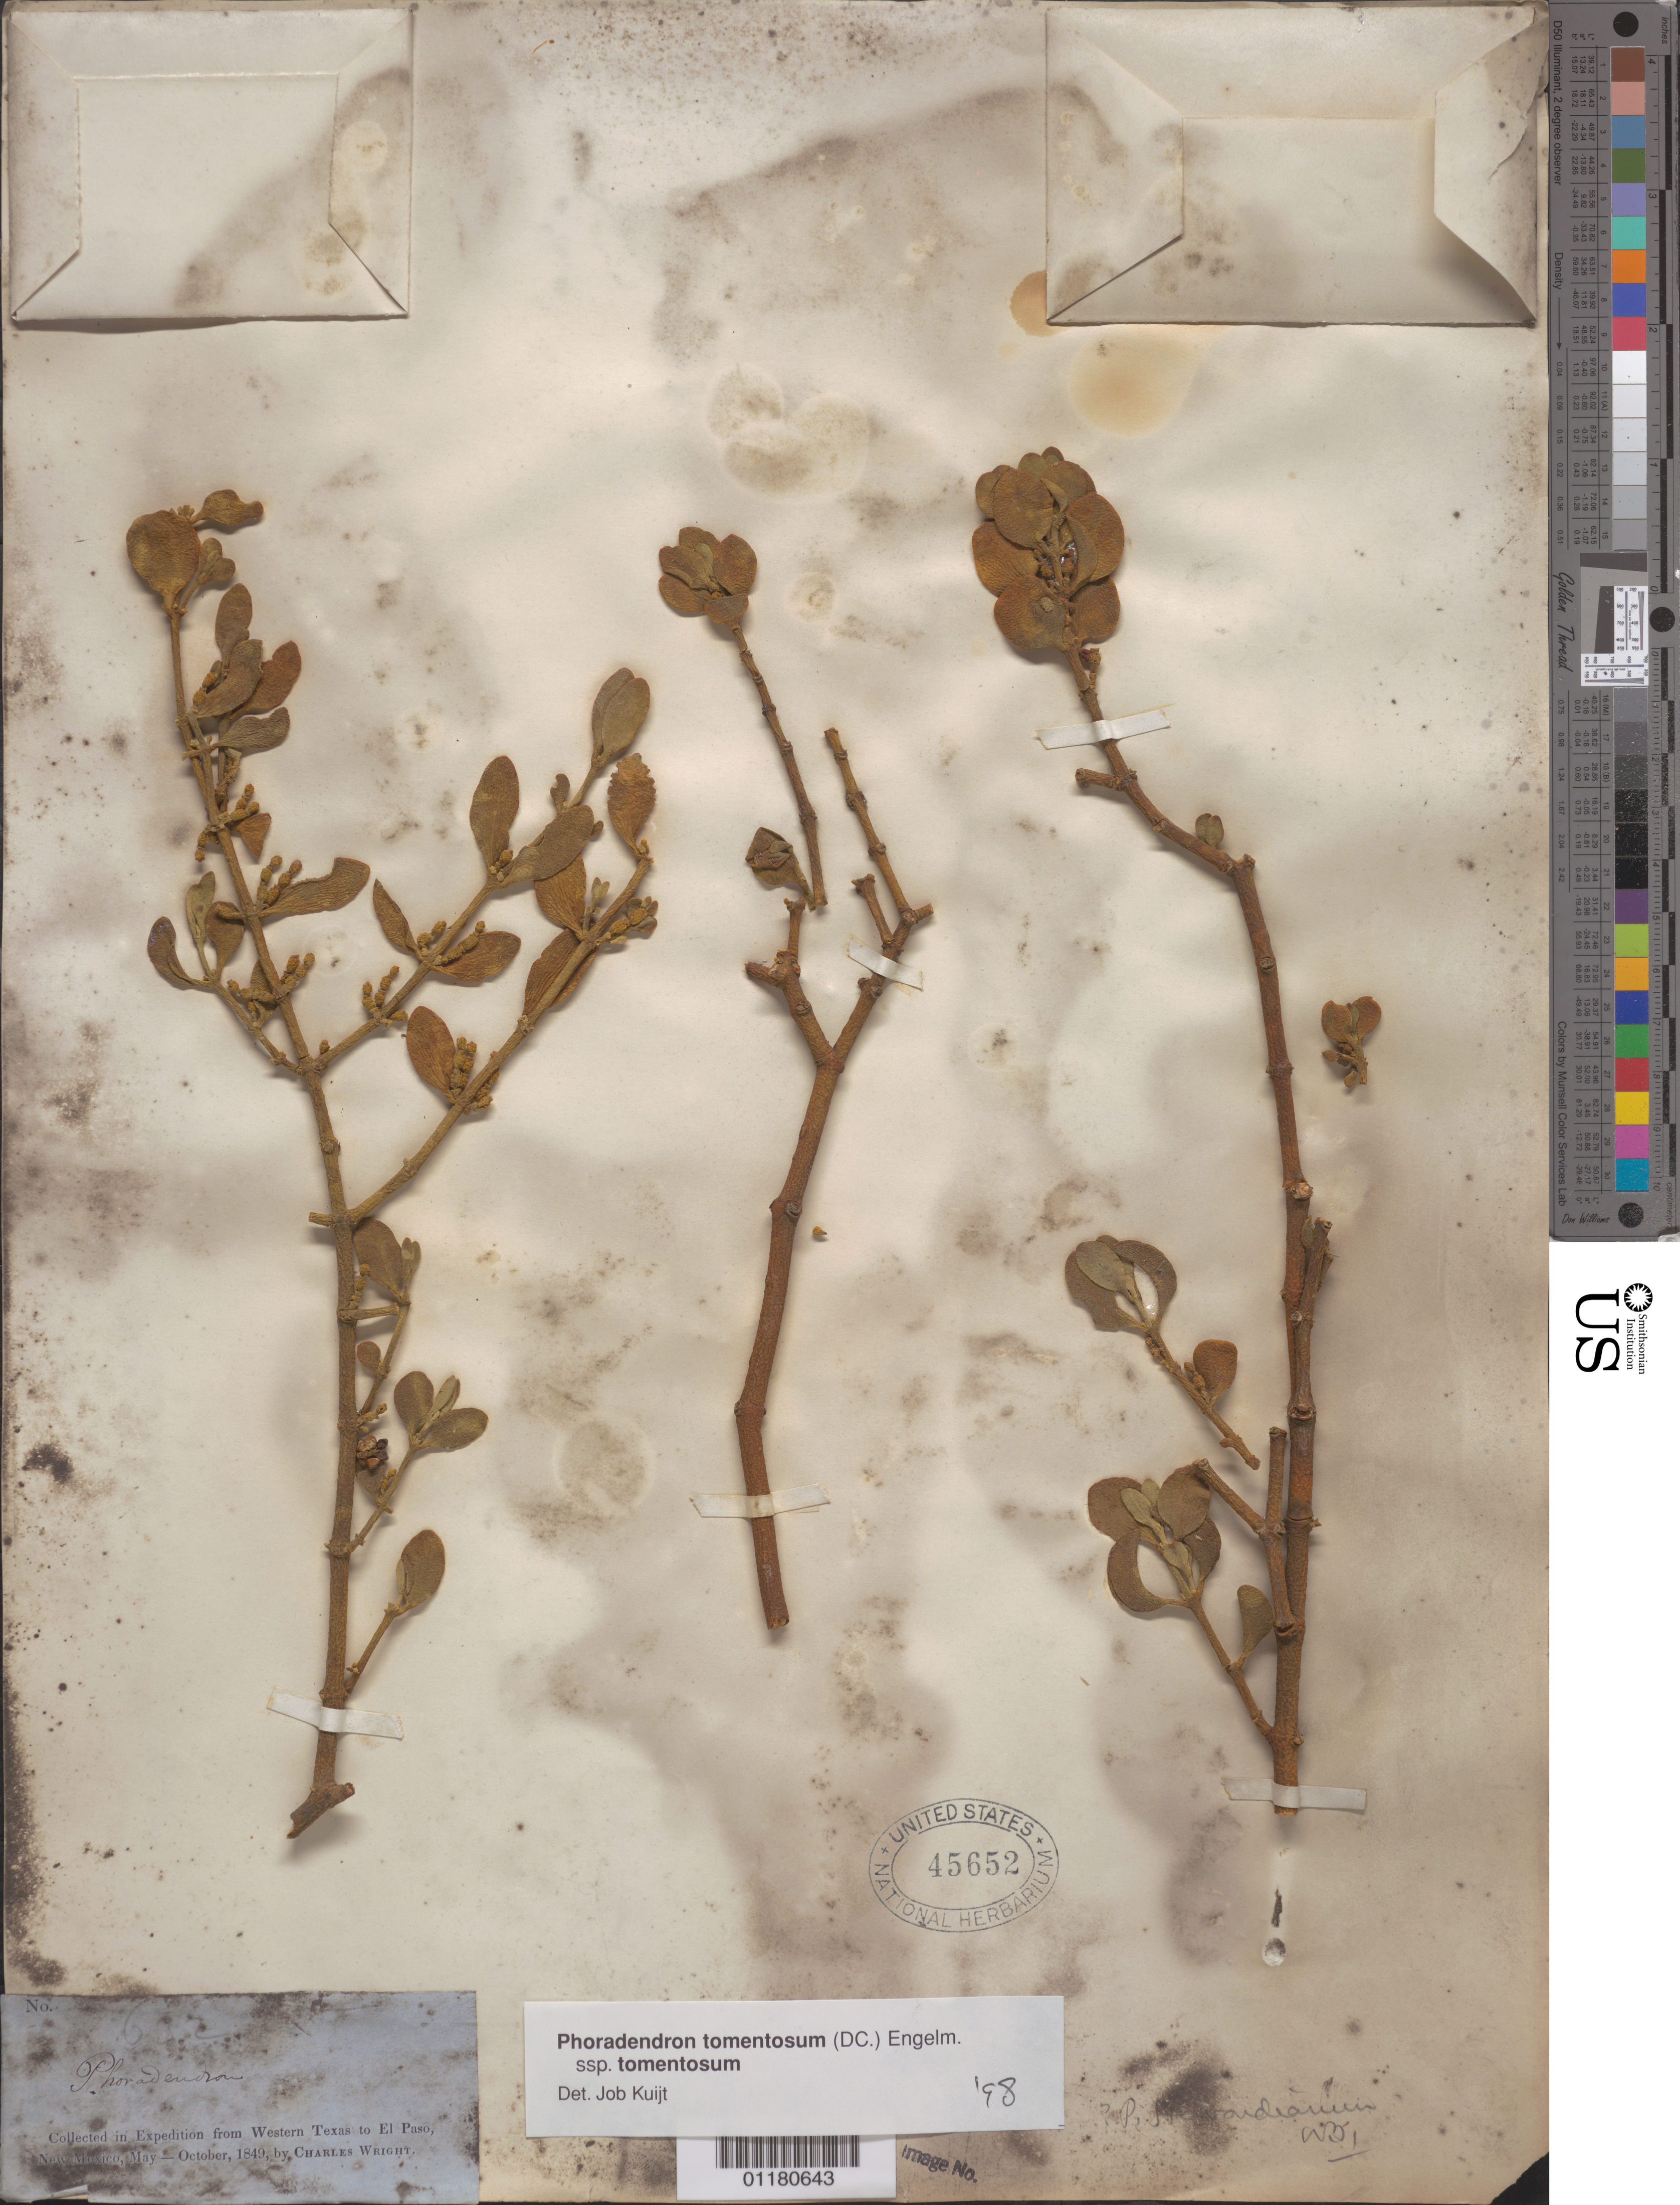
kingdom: Plantae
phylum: Tracheophyta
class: Magnoliopsida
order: Santalales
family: Viscaceae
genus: Phoradendron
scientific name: Phoradendron tomentosum subsp. tomentosum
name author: DC.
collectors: C. Wright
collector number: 682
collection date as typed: May 1849 to -- Oct 1849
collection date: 1849-05/1849-10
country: United States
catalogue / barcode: US 45652